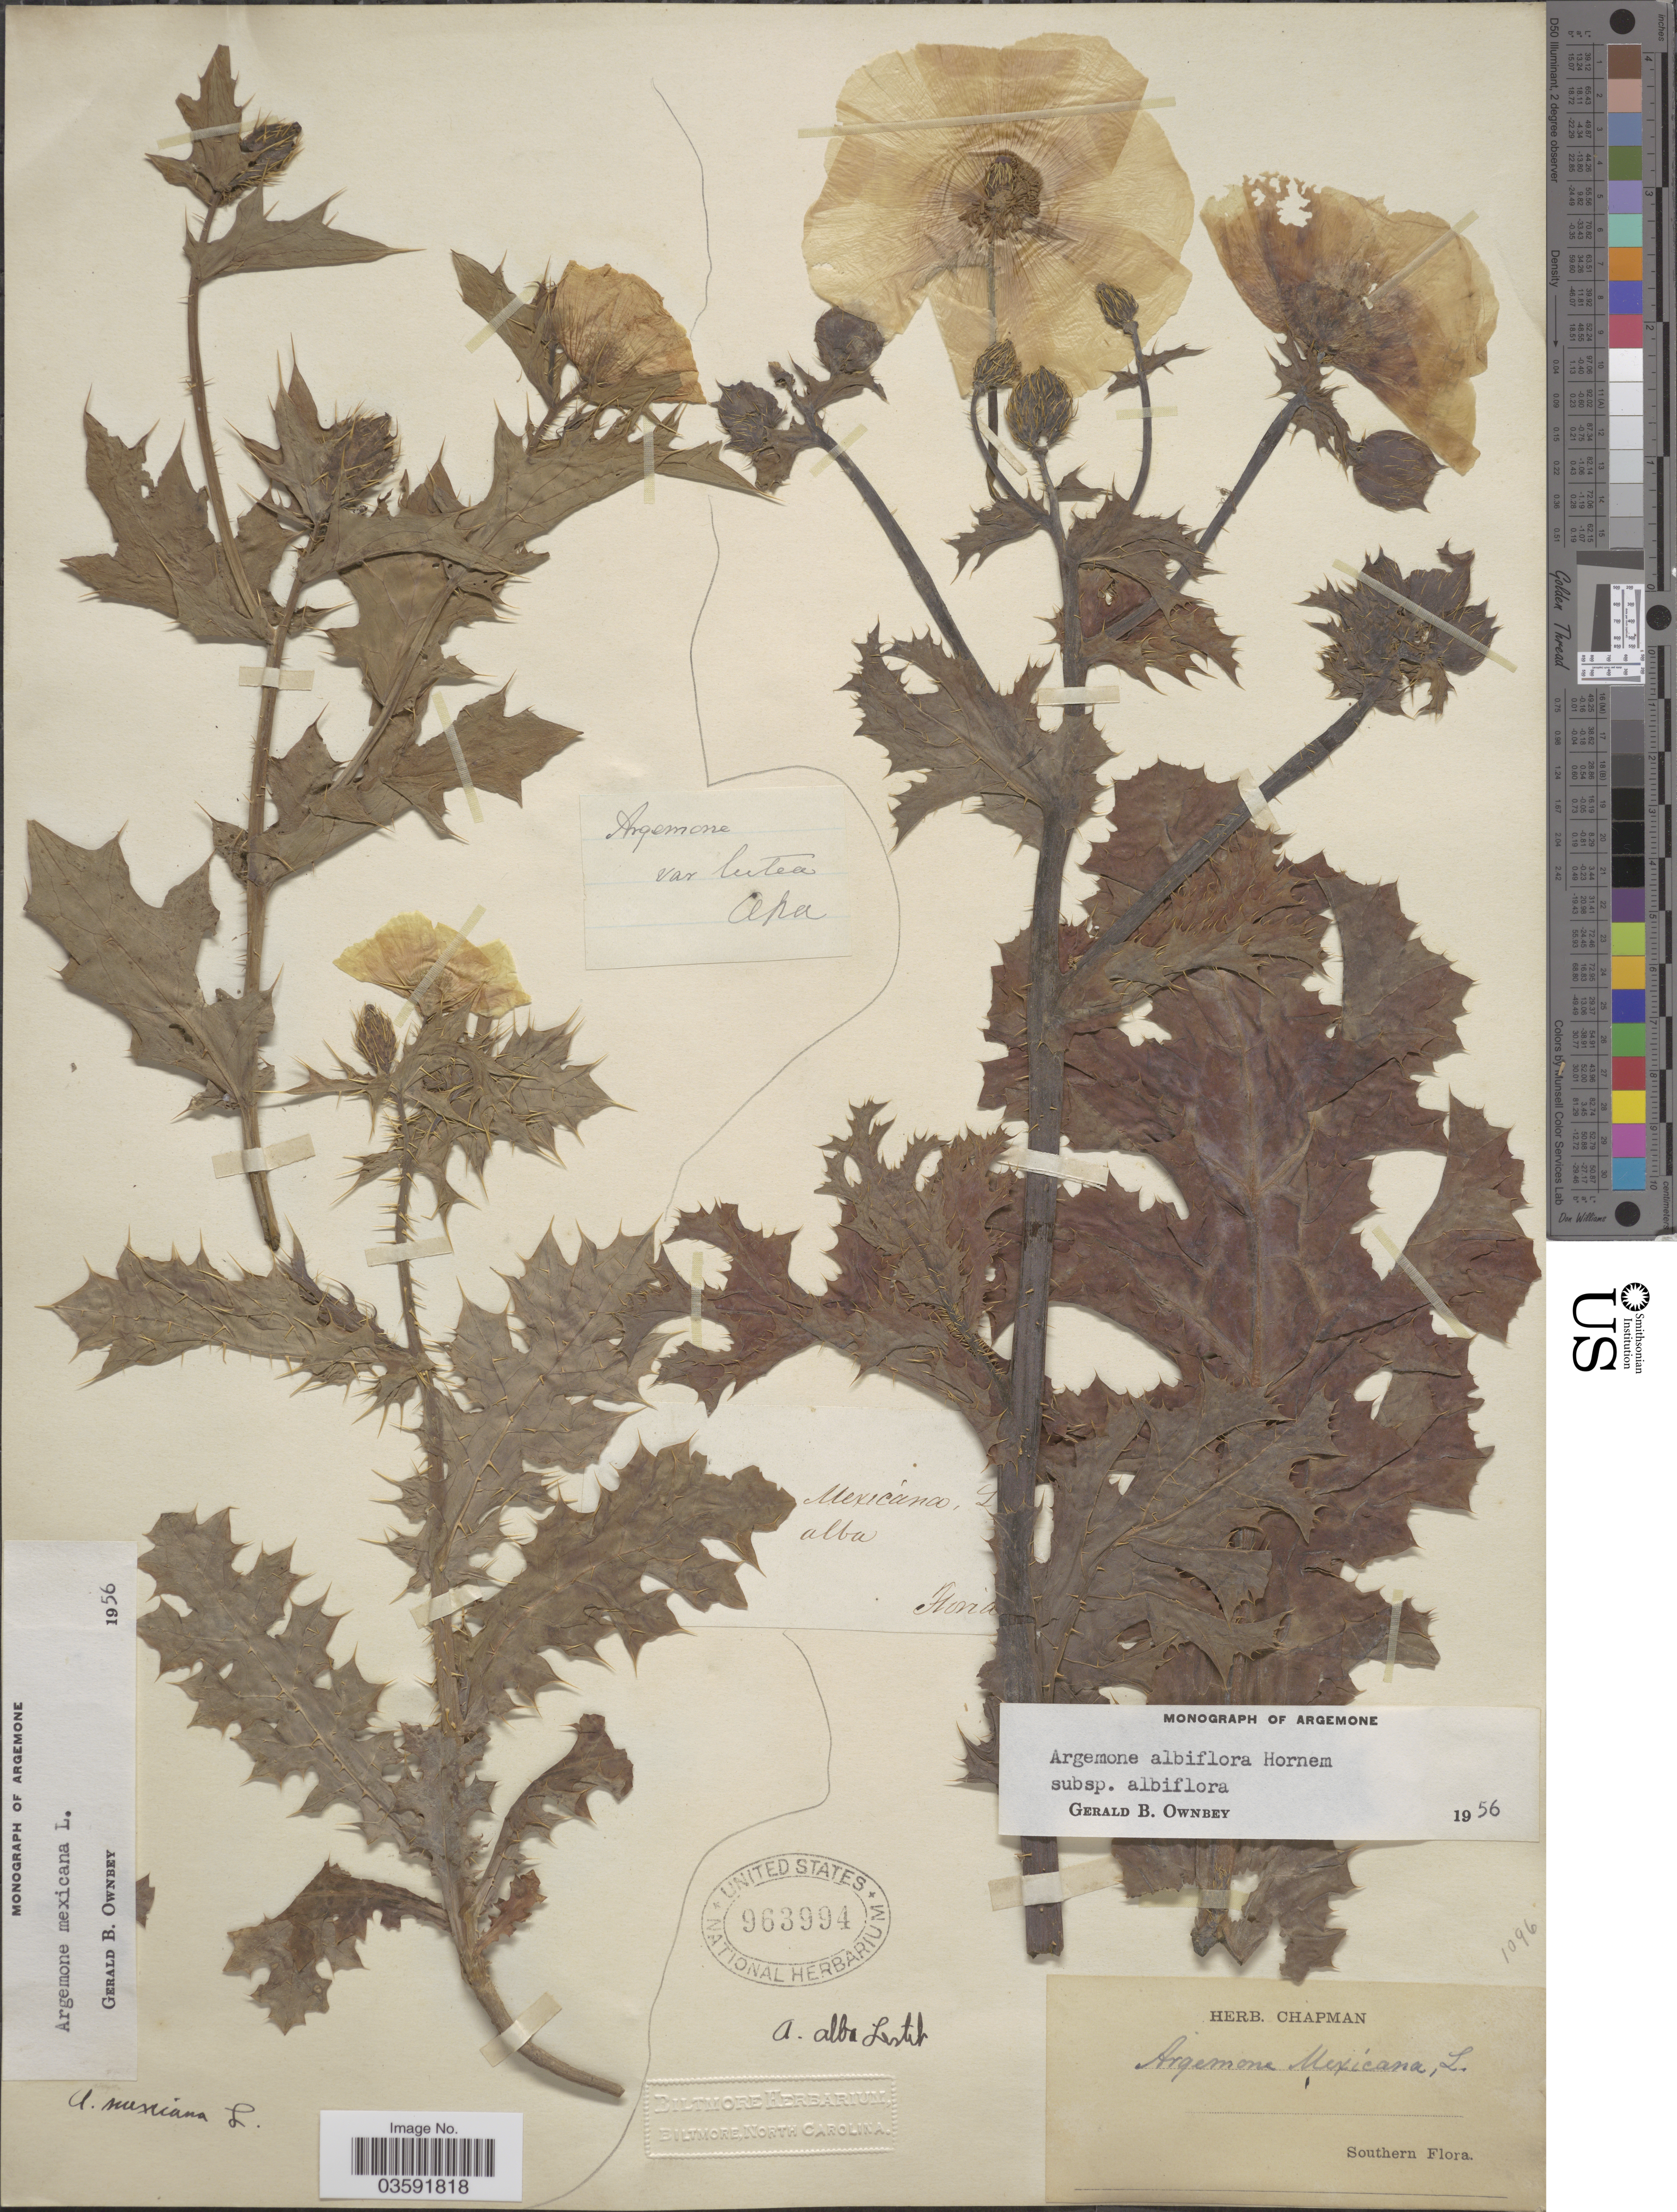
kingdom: Plantae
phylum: Tracheophyta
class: Magnoliopsida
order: Ranunculales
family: Papaveraceae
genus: Argemone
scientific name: Argemone albiflora subsp. albiflora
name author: Hornem.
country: United States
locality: Apa.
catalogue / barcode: US 963994-2